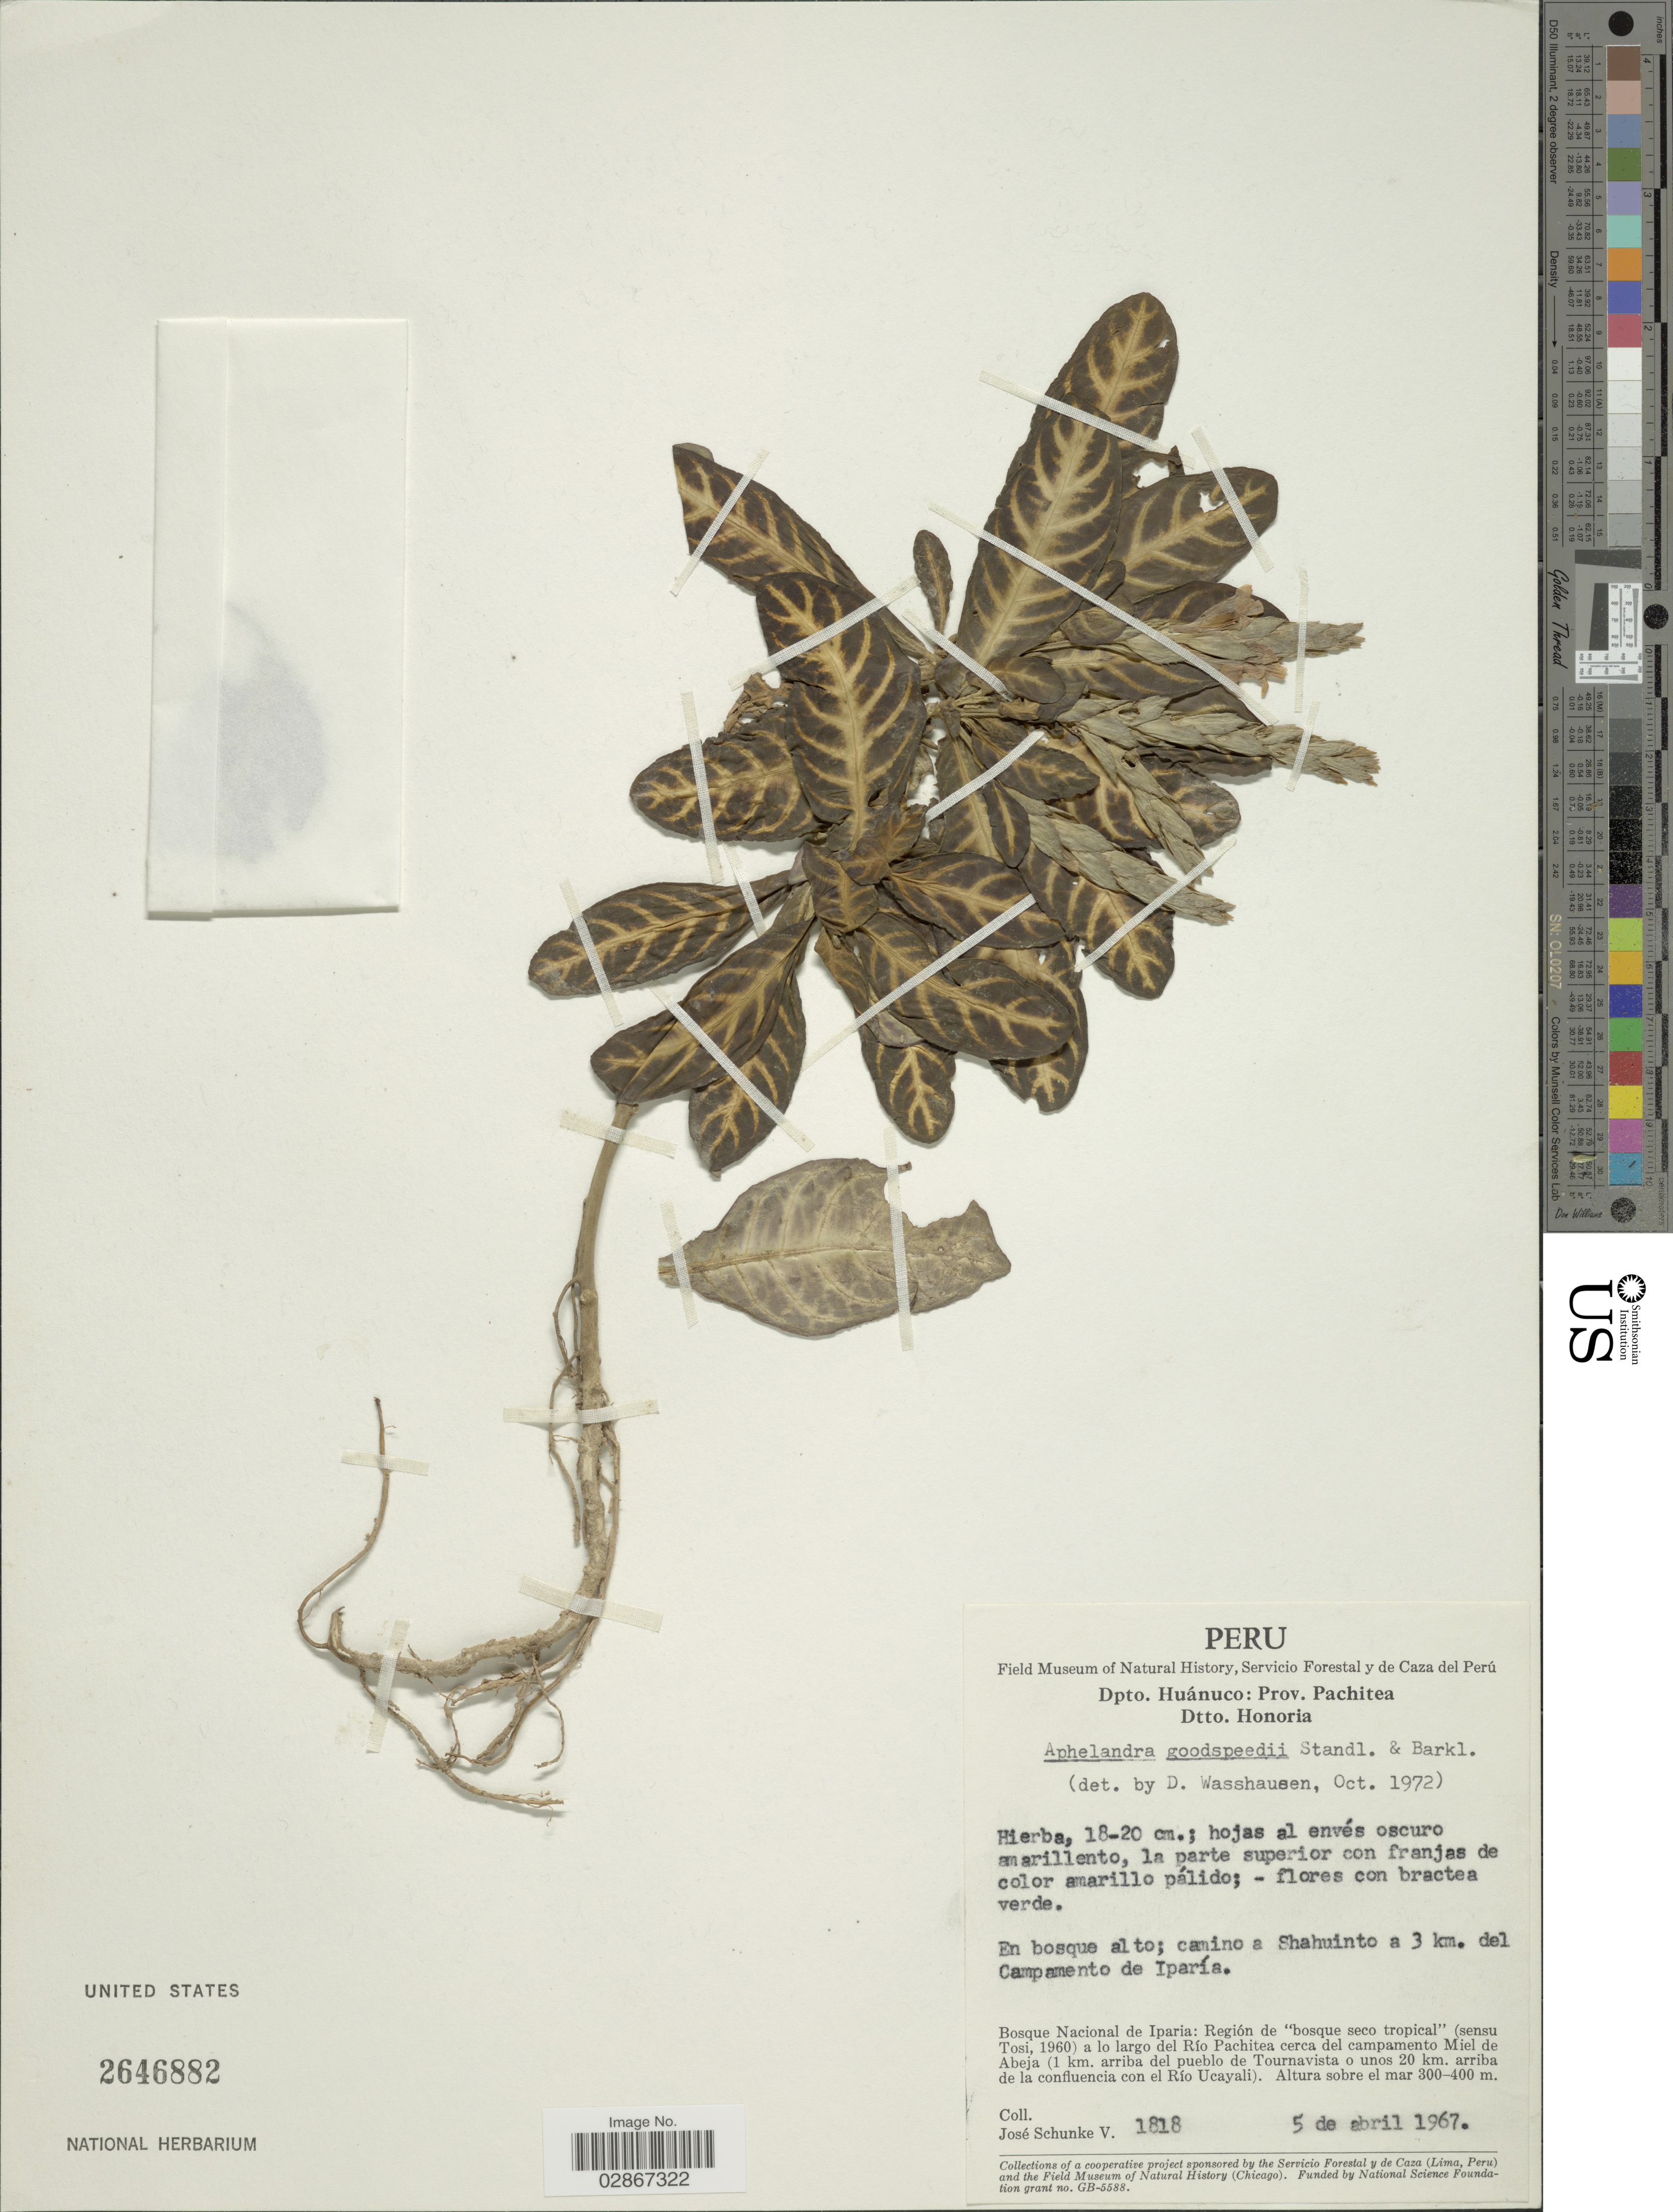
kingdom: Plantae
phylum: Tracheophyta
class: Magnoliopsida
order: Lamiales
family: Acanthaceae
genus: Aphelandra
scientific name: Aphelandra maculata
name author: (Tafalla ex Nees) Voss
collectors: J. Schunke Vigo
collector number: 1818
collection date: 1967-04-05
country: Peru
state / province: Huánuco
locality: Dpto. Huánuco: Prov. Pachitea, Dtto. Honoria. Camino a Shahuinto a 3 km. del Campamento de Iparía. Bosque Nacional de Iparia: Región de "bosque seco tropical" (sensu Tosi, 1960) a lo largo del Río Pachitea cerca del campamento Miel de Abeja (1 km. arriba del pueblo de Tournavista o unos 20 km. arriba de la confluencia con el Río Ucayali).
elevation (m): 300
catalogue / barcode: US 2646882